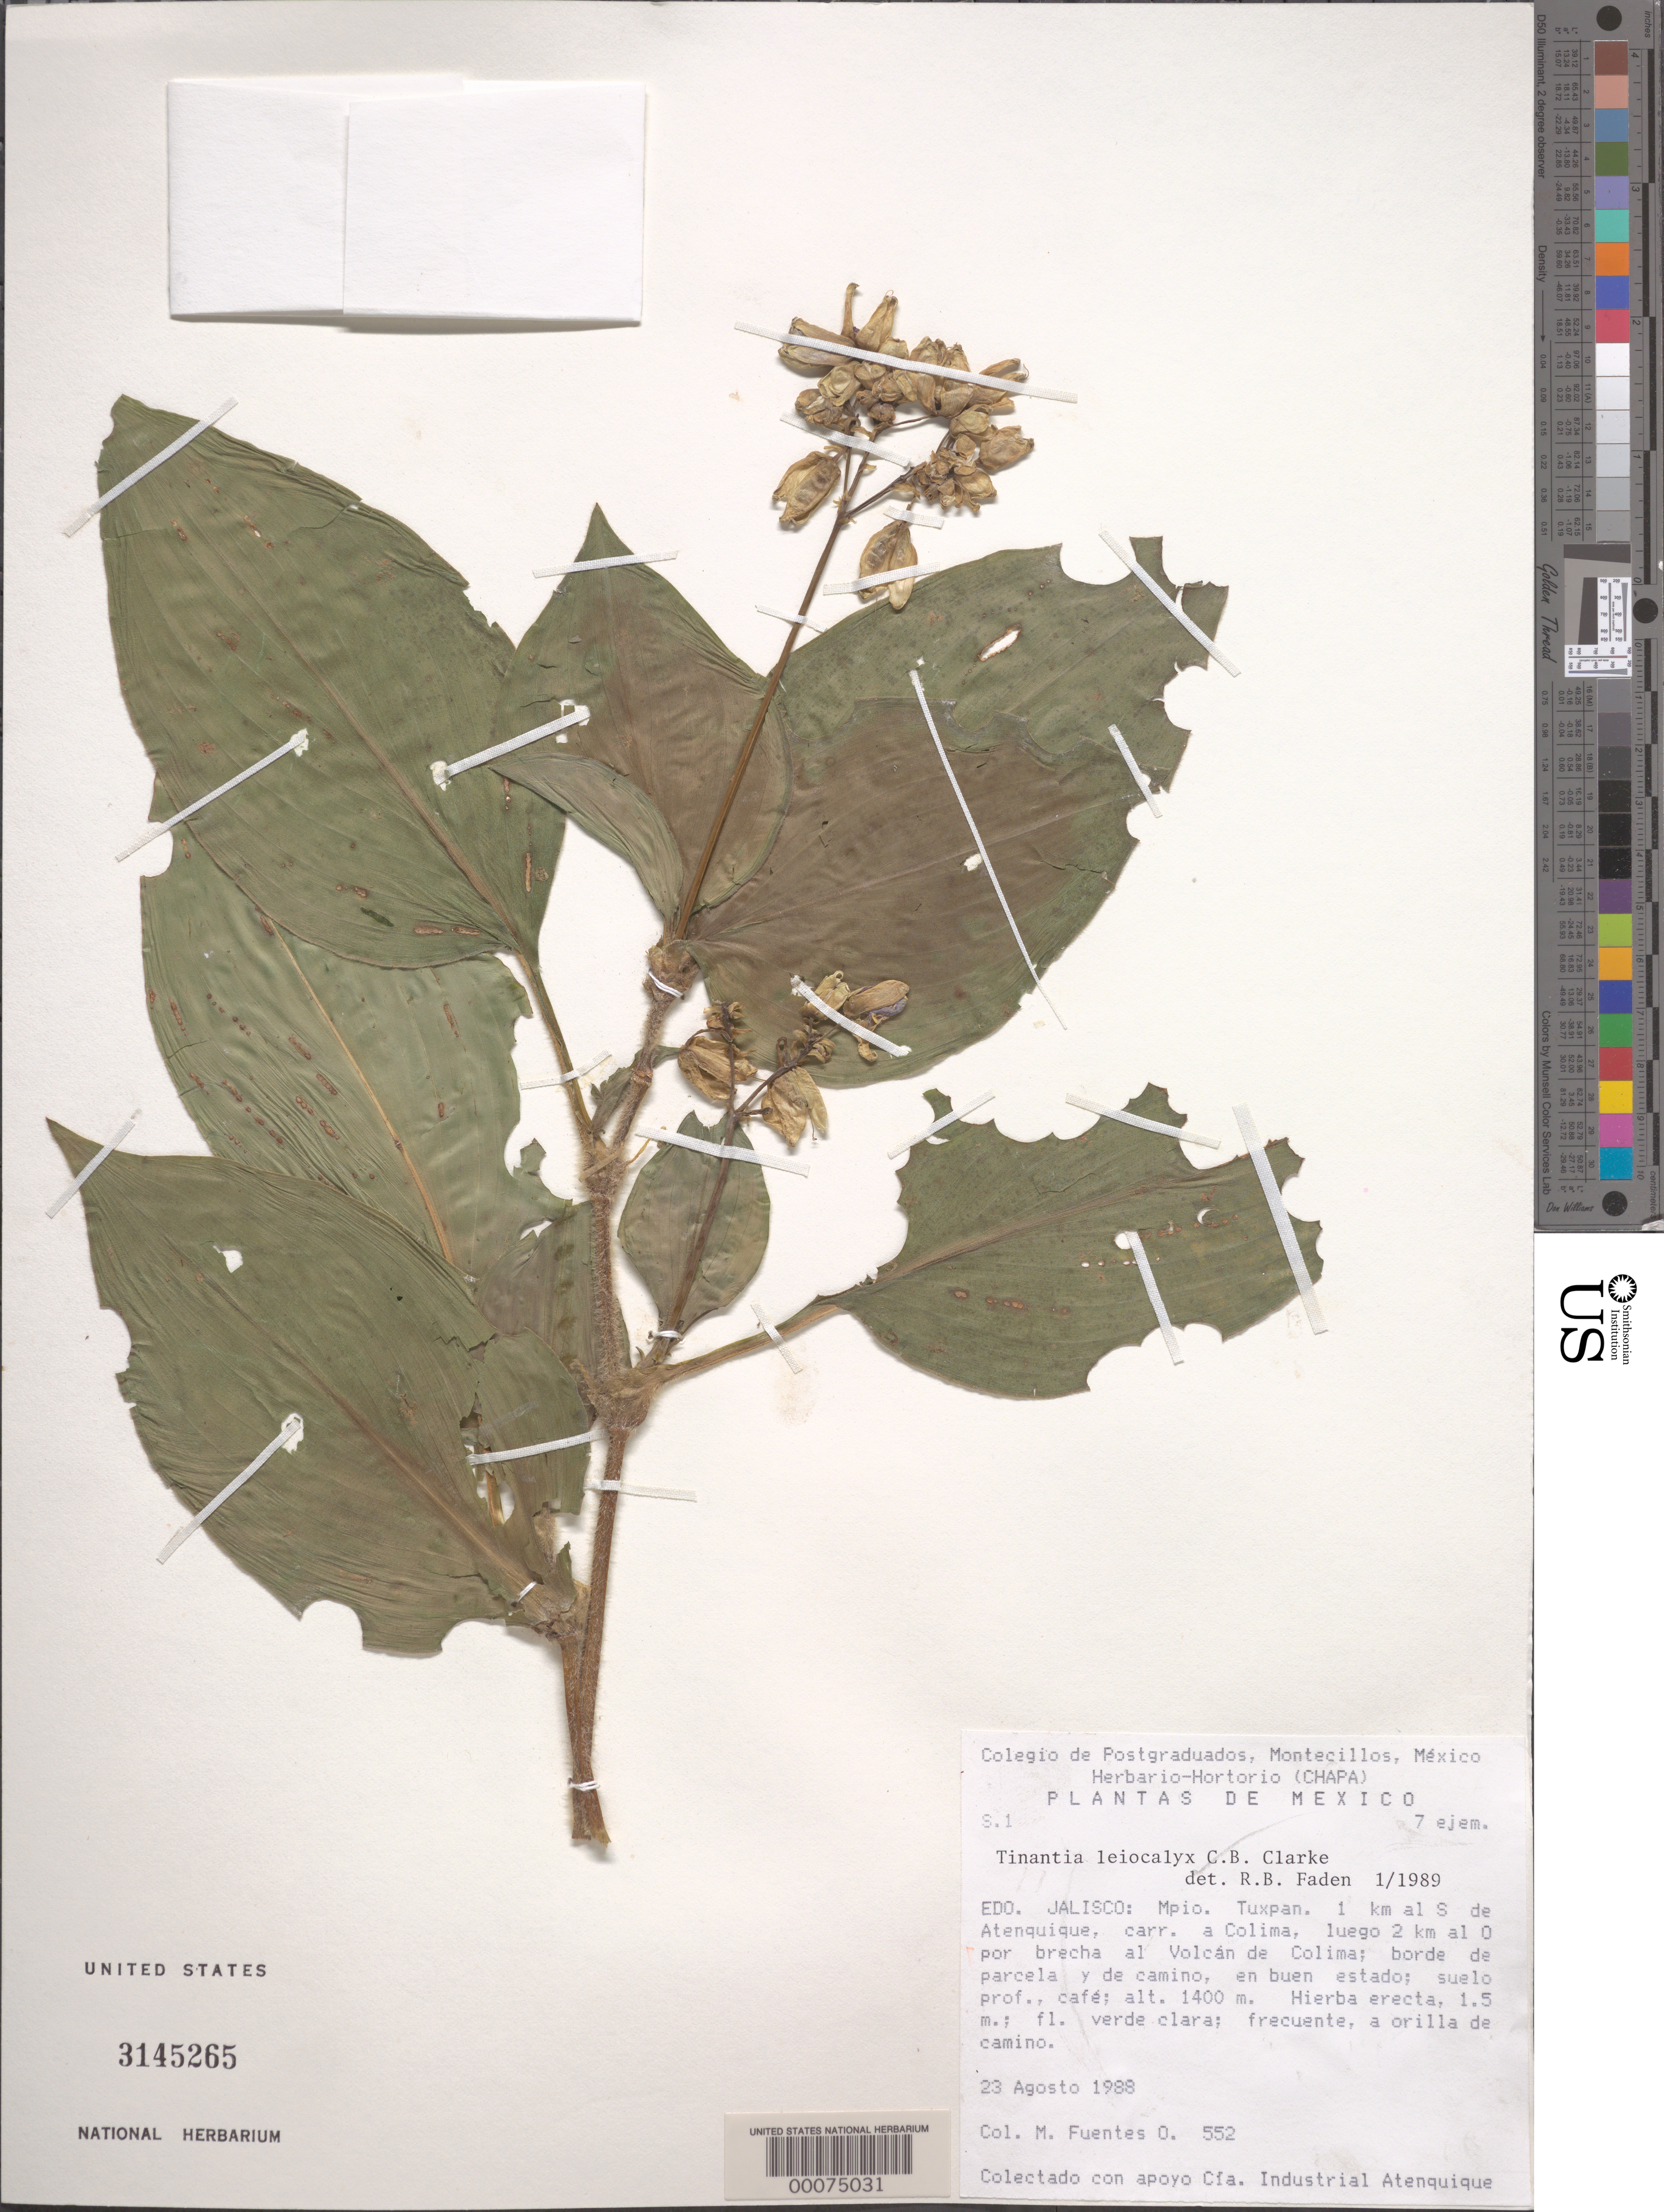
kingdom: Plantae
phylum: Tracheophyta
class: Liliopsida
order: Commelinales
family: Commelinaceae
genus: Tinantia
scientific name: Tinantia leiocalyx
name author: C.B. Clarke in Donn. Sm.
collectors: M. Fuentes O.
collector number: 552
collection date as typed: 23 Aug 1988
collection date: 1988-08-23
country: Mexico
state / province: Jalisco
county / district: Tuxpan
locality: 1 km al S de Atenquique, carr. a Colima, luego 2 km al o por brecha al Volcan de Colima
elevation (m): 1400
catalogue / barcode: US 3145265